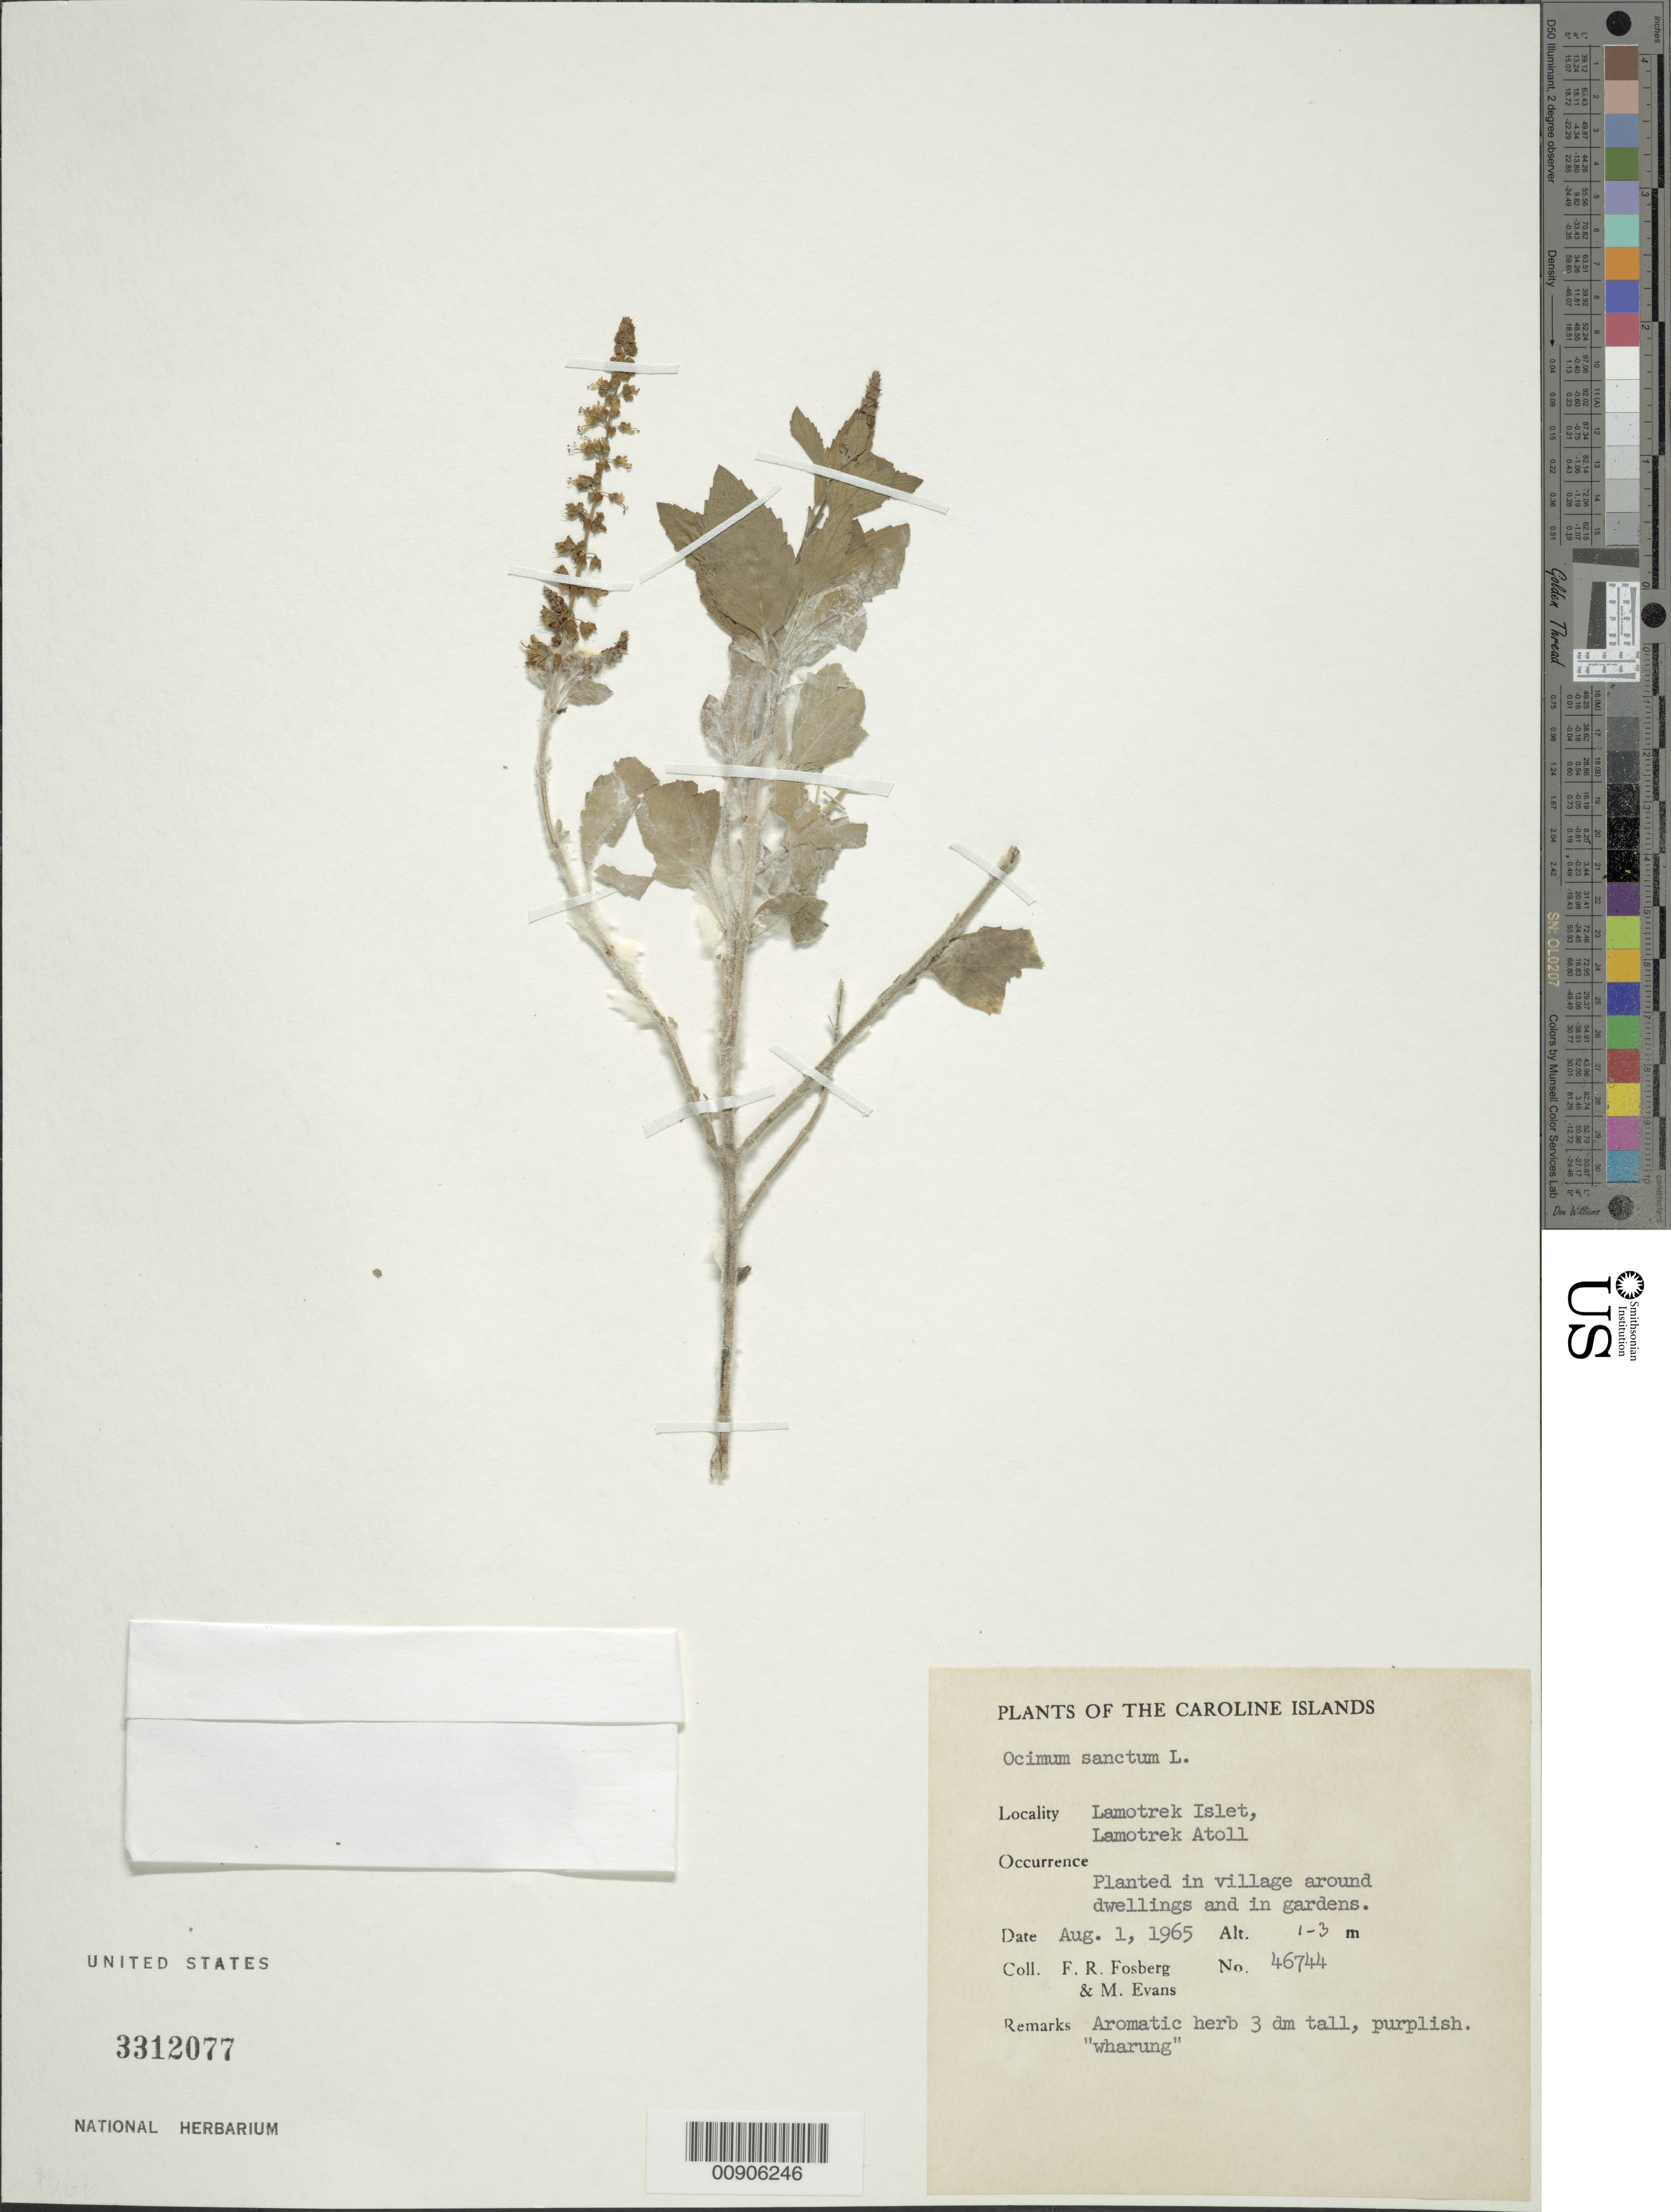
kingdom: Plantae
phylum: Tracheophyta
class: Magnoliopsida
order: Lamiales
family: Lamiaceae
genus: Ocimum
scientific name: Ocimum tenuiflorum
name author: L.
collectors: F. R. Fosberg & M. Evans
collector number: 464744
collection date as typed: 01 Aug 1965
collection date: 1965-08-01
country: Micronesia, Federated States of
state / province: Yap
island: Lamotrek Atoll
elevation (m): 1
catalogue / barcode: US 3312077